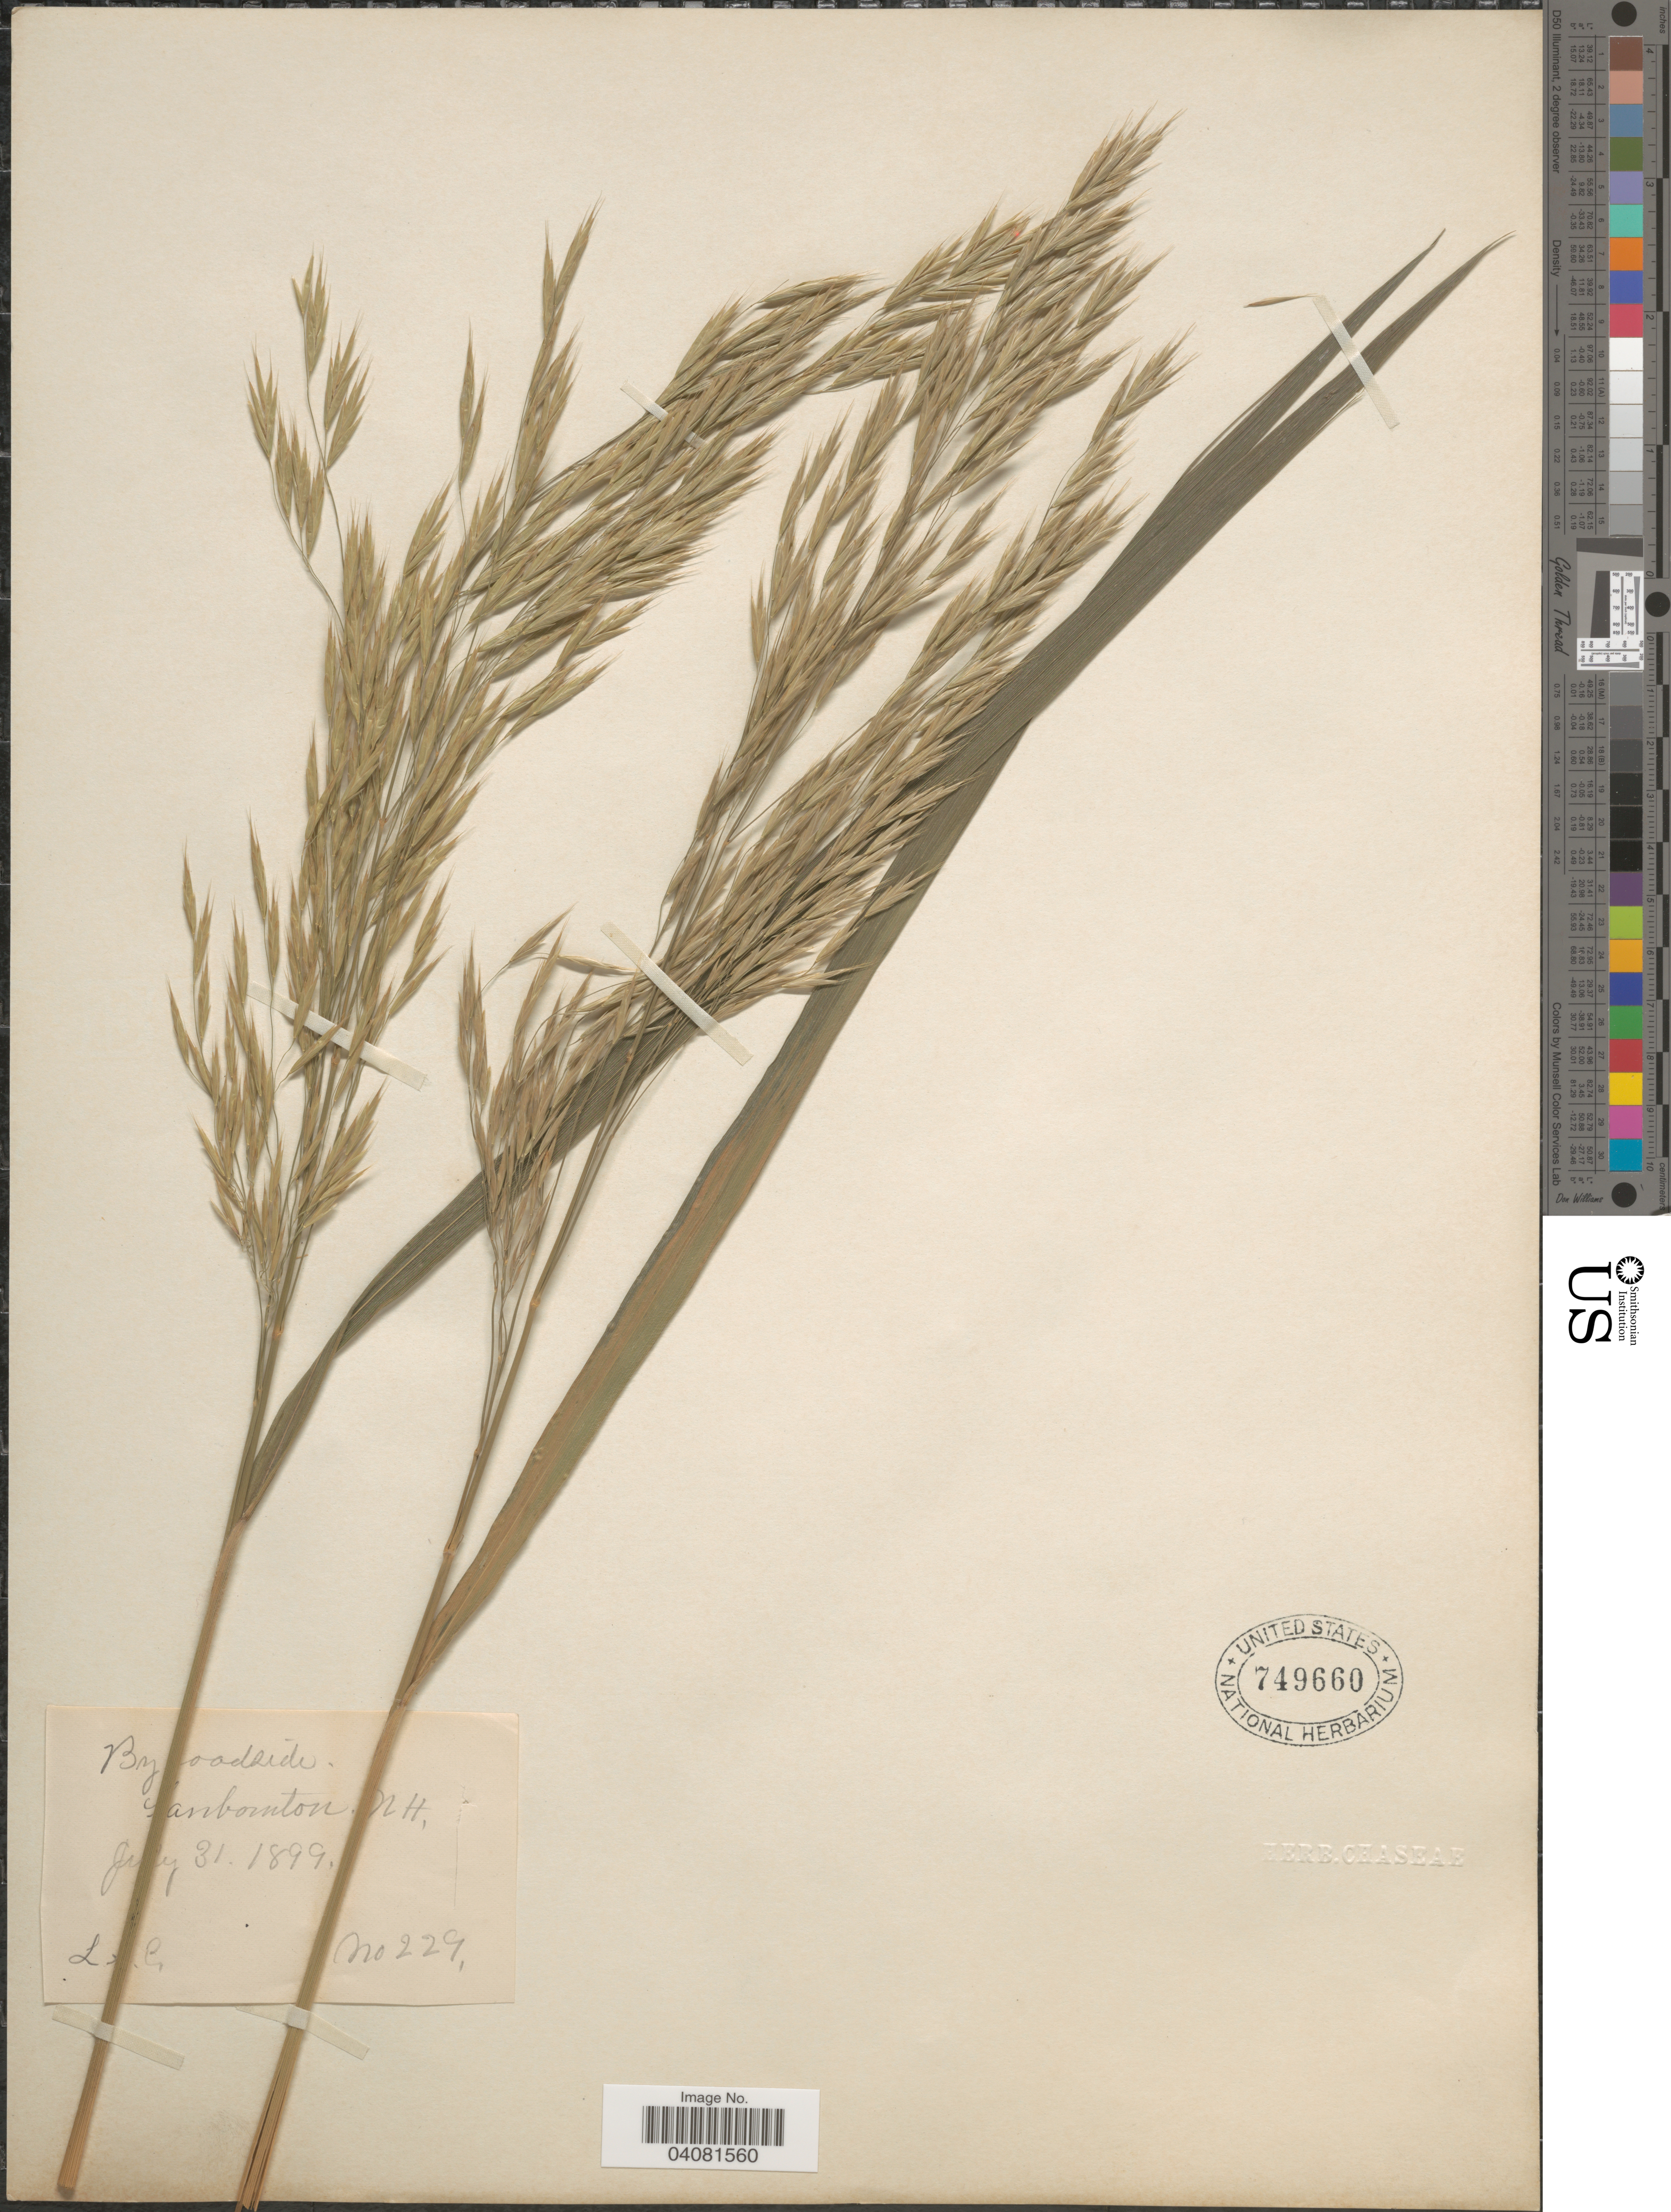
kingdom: Plantae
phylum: Tracheophyta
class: Liliopsida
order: Poales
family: Poaceae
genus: Bromus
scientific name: Bromus ciliatus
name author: L.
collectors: L. C.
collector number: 229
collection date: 1899-07-31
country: United States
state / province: New Hampshire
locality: Sanbornton.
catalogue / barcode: US 749660